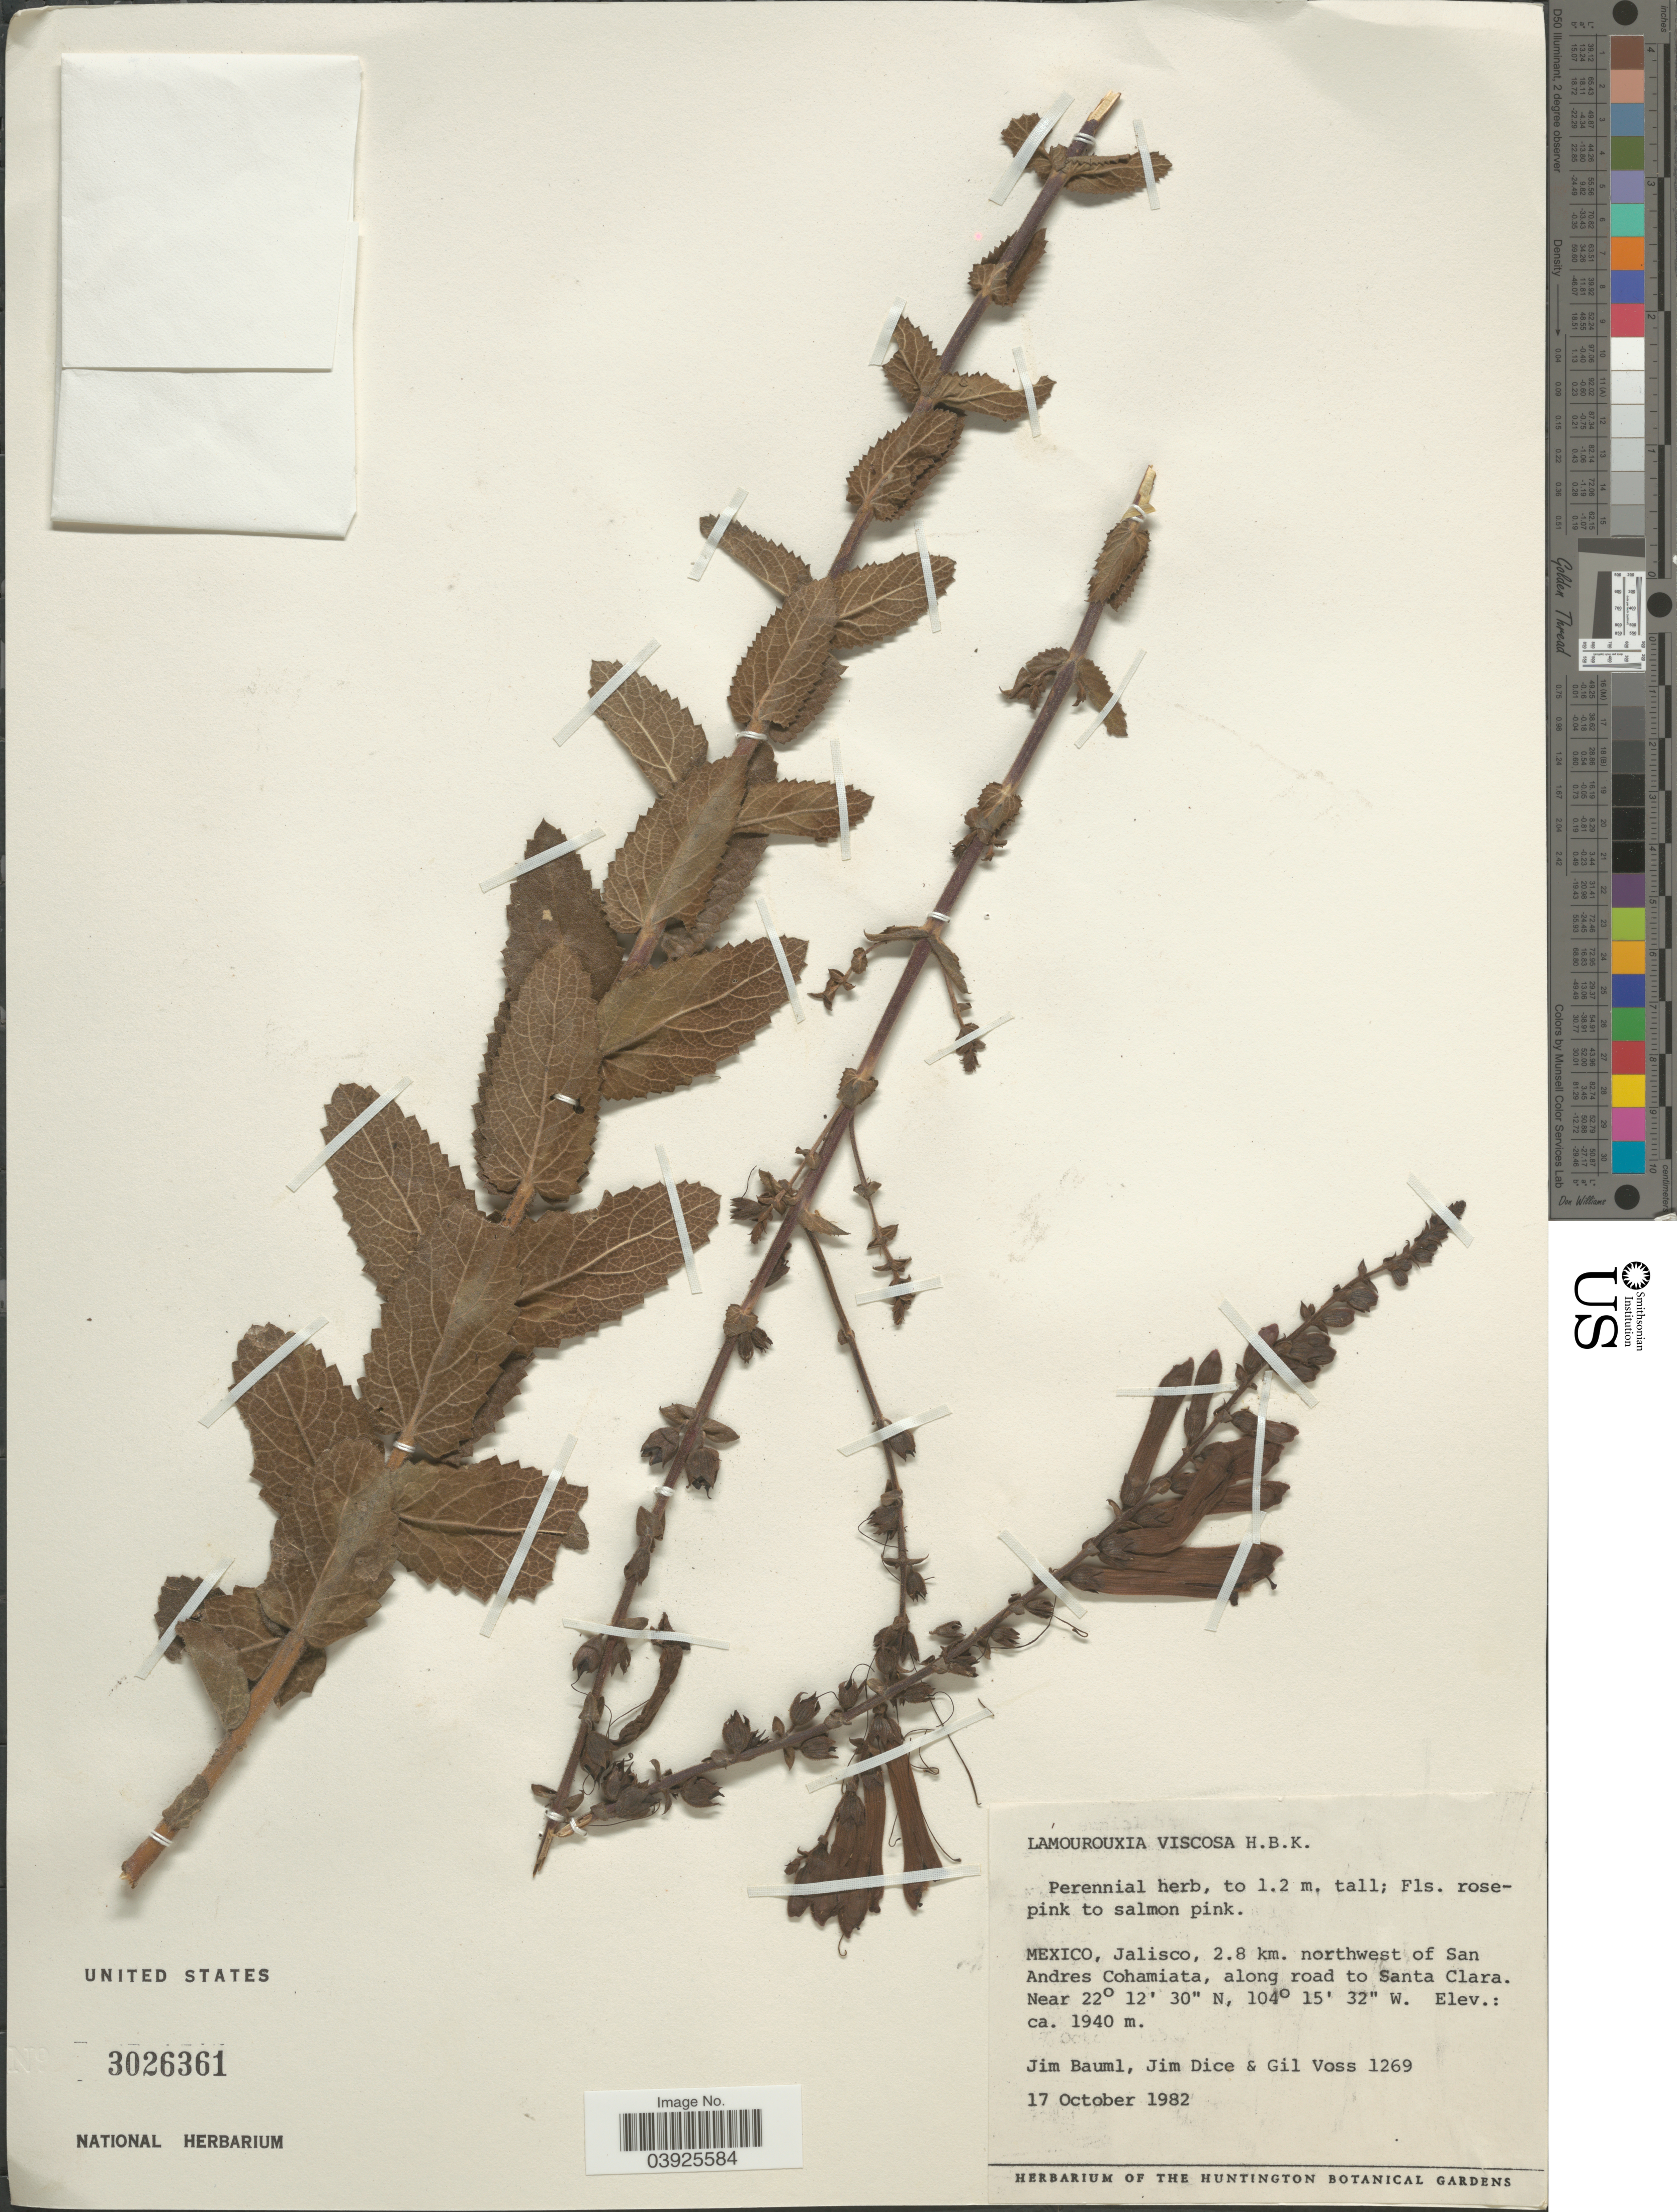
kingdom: Plantae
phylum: Tracheophyta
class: Magnoliopsida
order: Lamiales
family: Orobanchaceae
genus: Lamourouxia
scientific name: Lamourouxia viscosa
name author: Kunth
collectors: J. Bauml, J. Dice & G. Voss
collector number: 1269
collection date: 1982-10-17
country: Mexico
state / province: Jalisco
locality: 2.8 km. northwest of San Andres Cohamiata, along road to Santa Clara.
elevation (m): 1940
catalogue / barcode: US 3026361